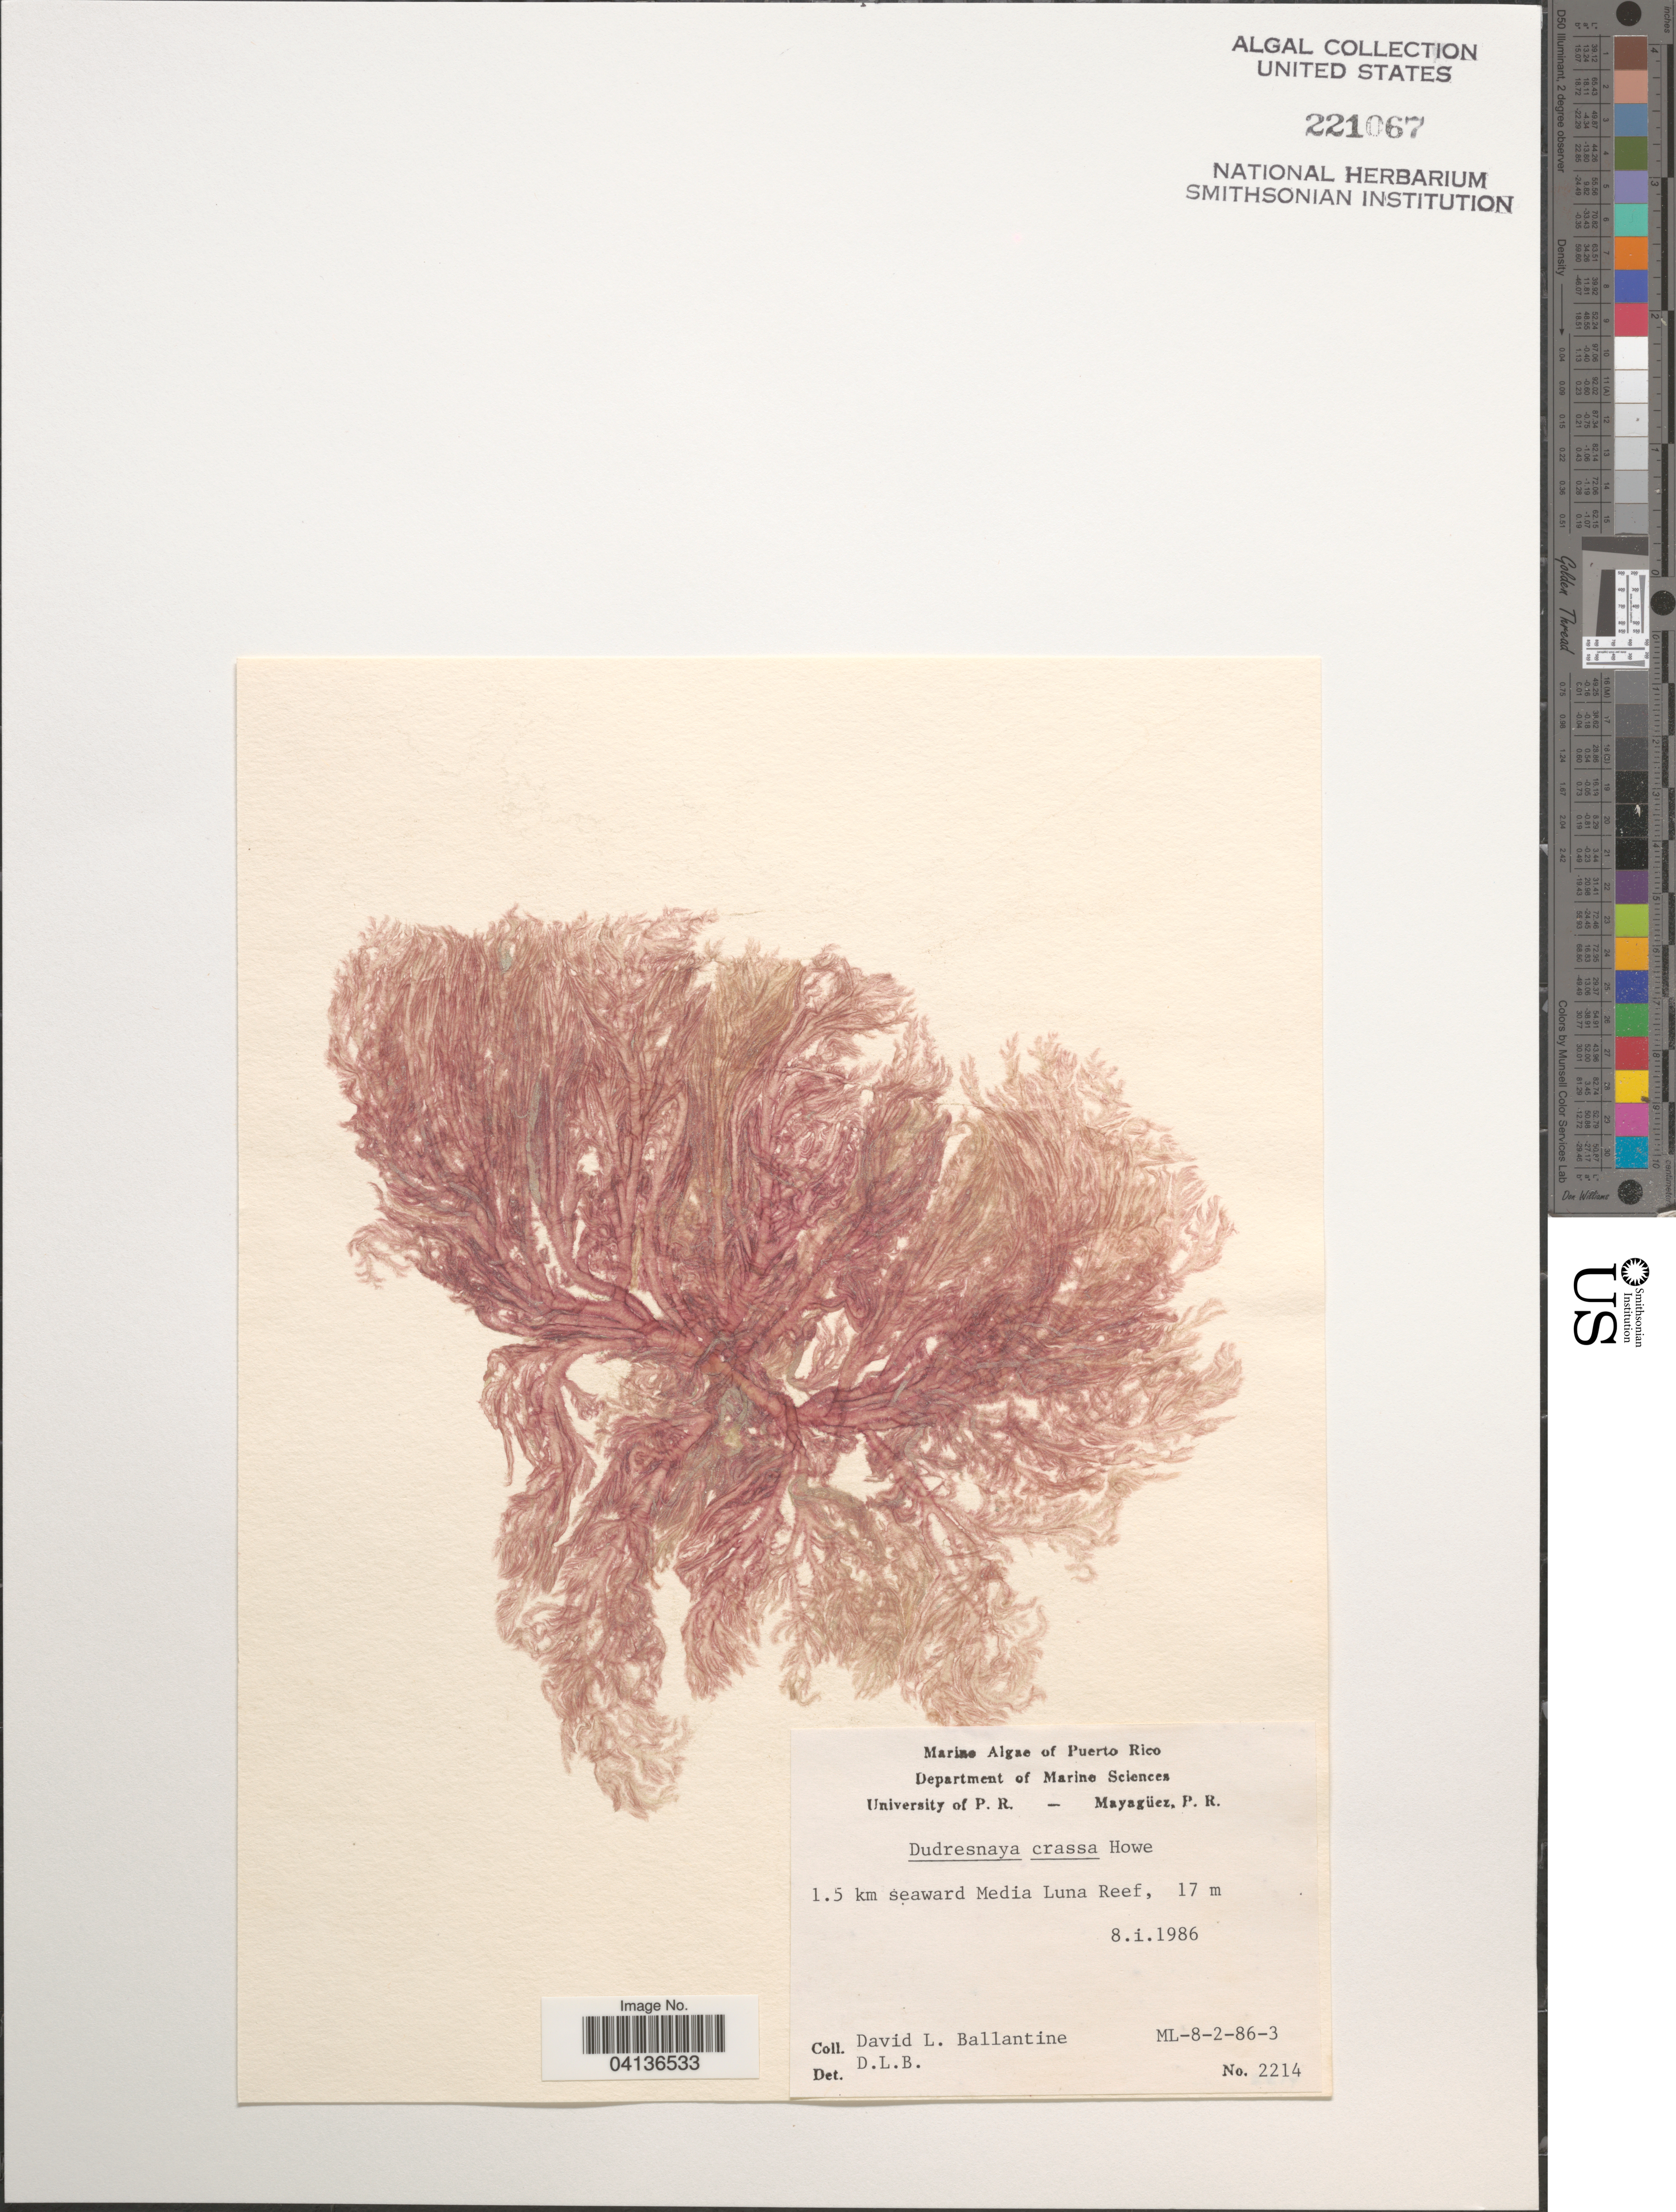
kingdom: Plantae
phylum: Rhodophyta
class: Florideophyceae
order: Gigartinales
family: Dumontiaceae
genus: Dudresnaya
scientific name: Dudresnaya crassa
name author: M. Howe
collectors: D.L. Ballantine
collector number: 2214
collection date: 1986-01-08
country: Puerto Rico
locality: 1.5 km seaward Madia Luna Reef. ML-8-2-86-3 [unsure placement]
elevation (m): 17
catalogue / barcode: US 221067